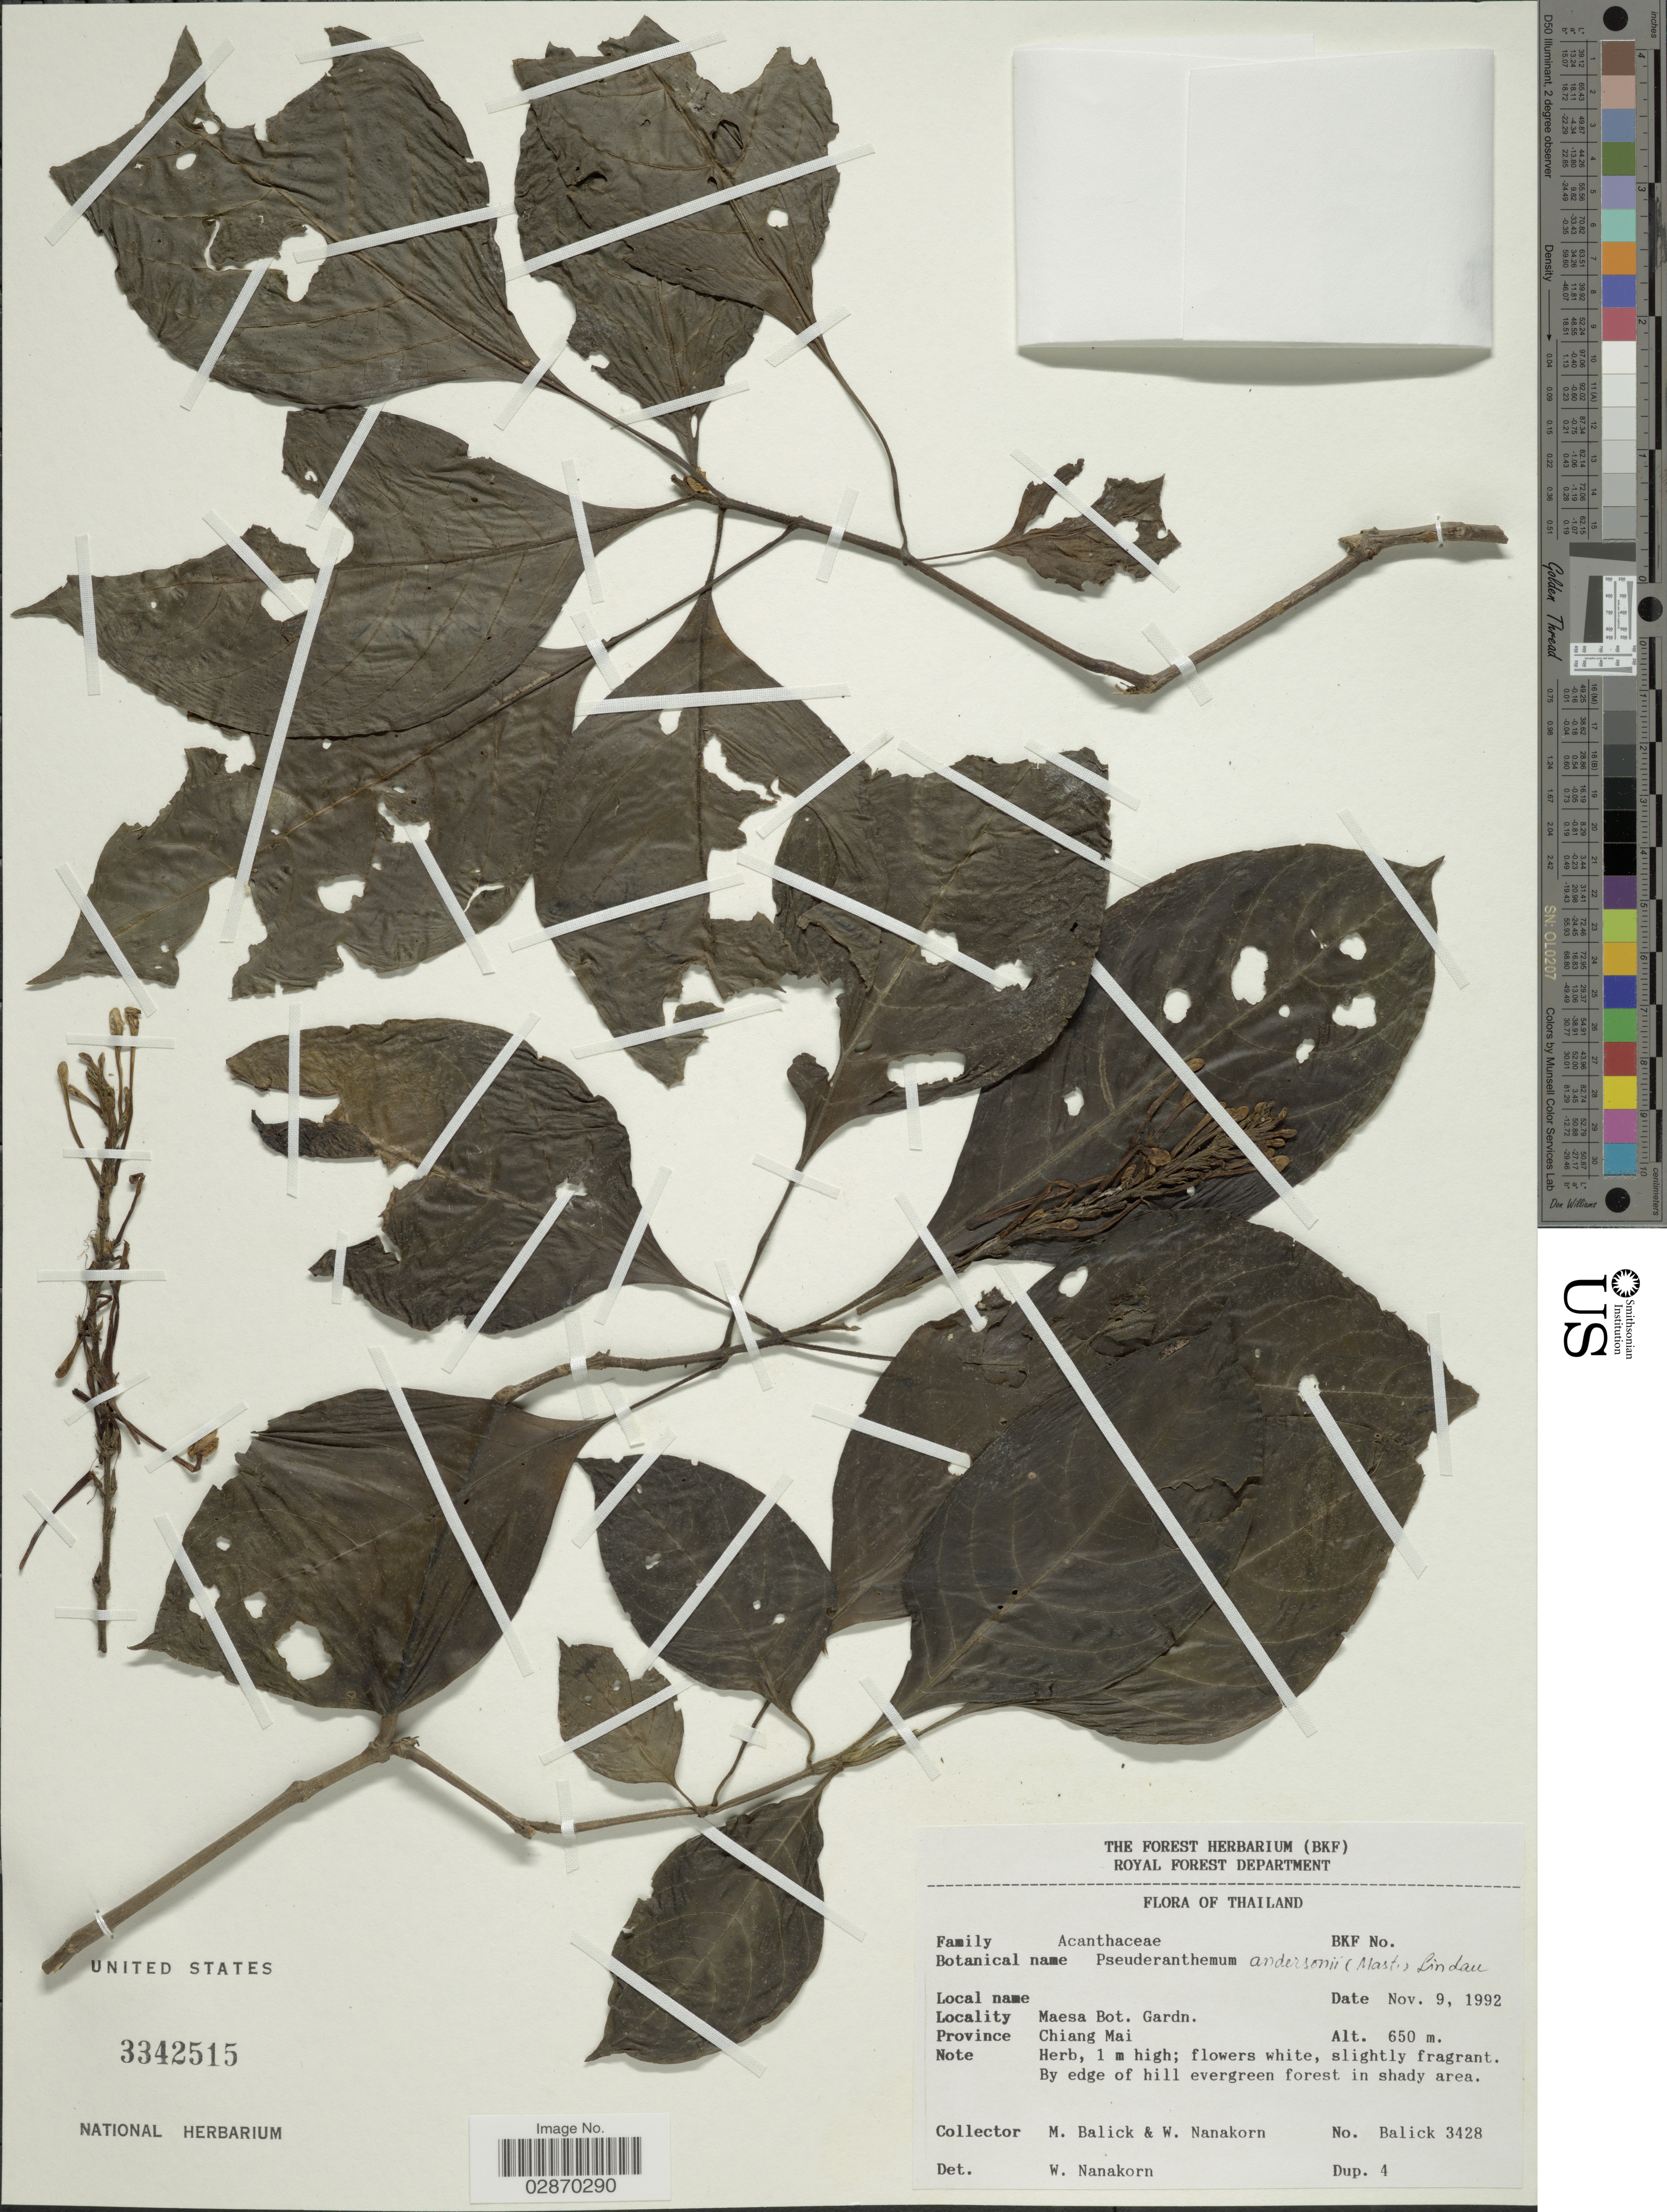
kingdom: Plantae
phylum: Tracheophyta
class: Magnoliopsida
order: Lamiales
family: Acanthaceae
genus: Pseuderanthemum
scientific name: Pseuderanthemum andersonii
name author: Lindau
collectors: M. Balick & W. Nanakorn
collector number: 3428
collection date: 1992-11-09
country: Thailand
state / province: Chiang Mai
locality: Maesa Bot. Gardn.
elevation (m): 650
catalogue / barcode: US 3342515